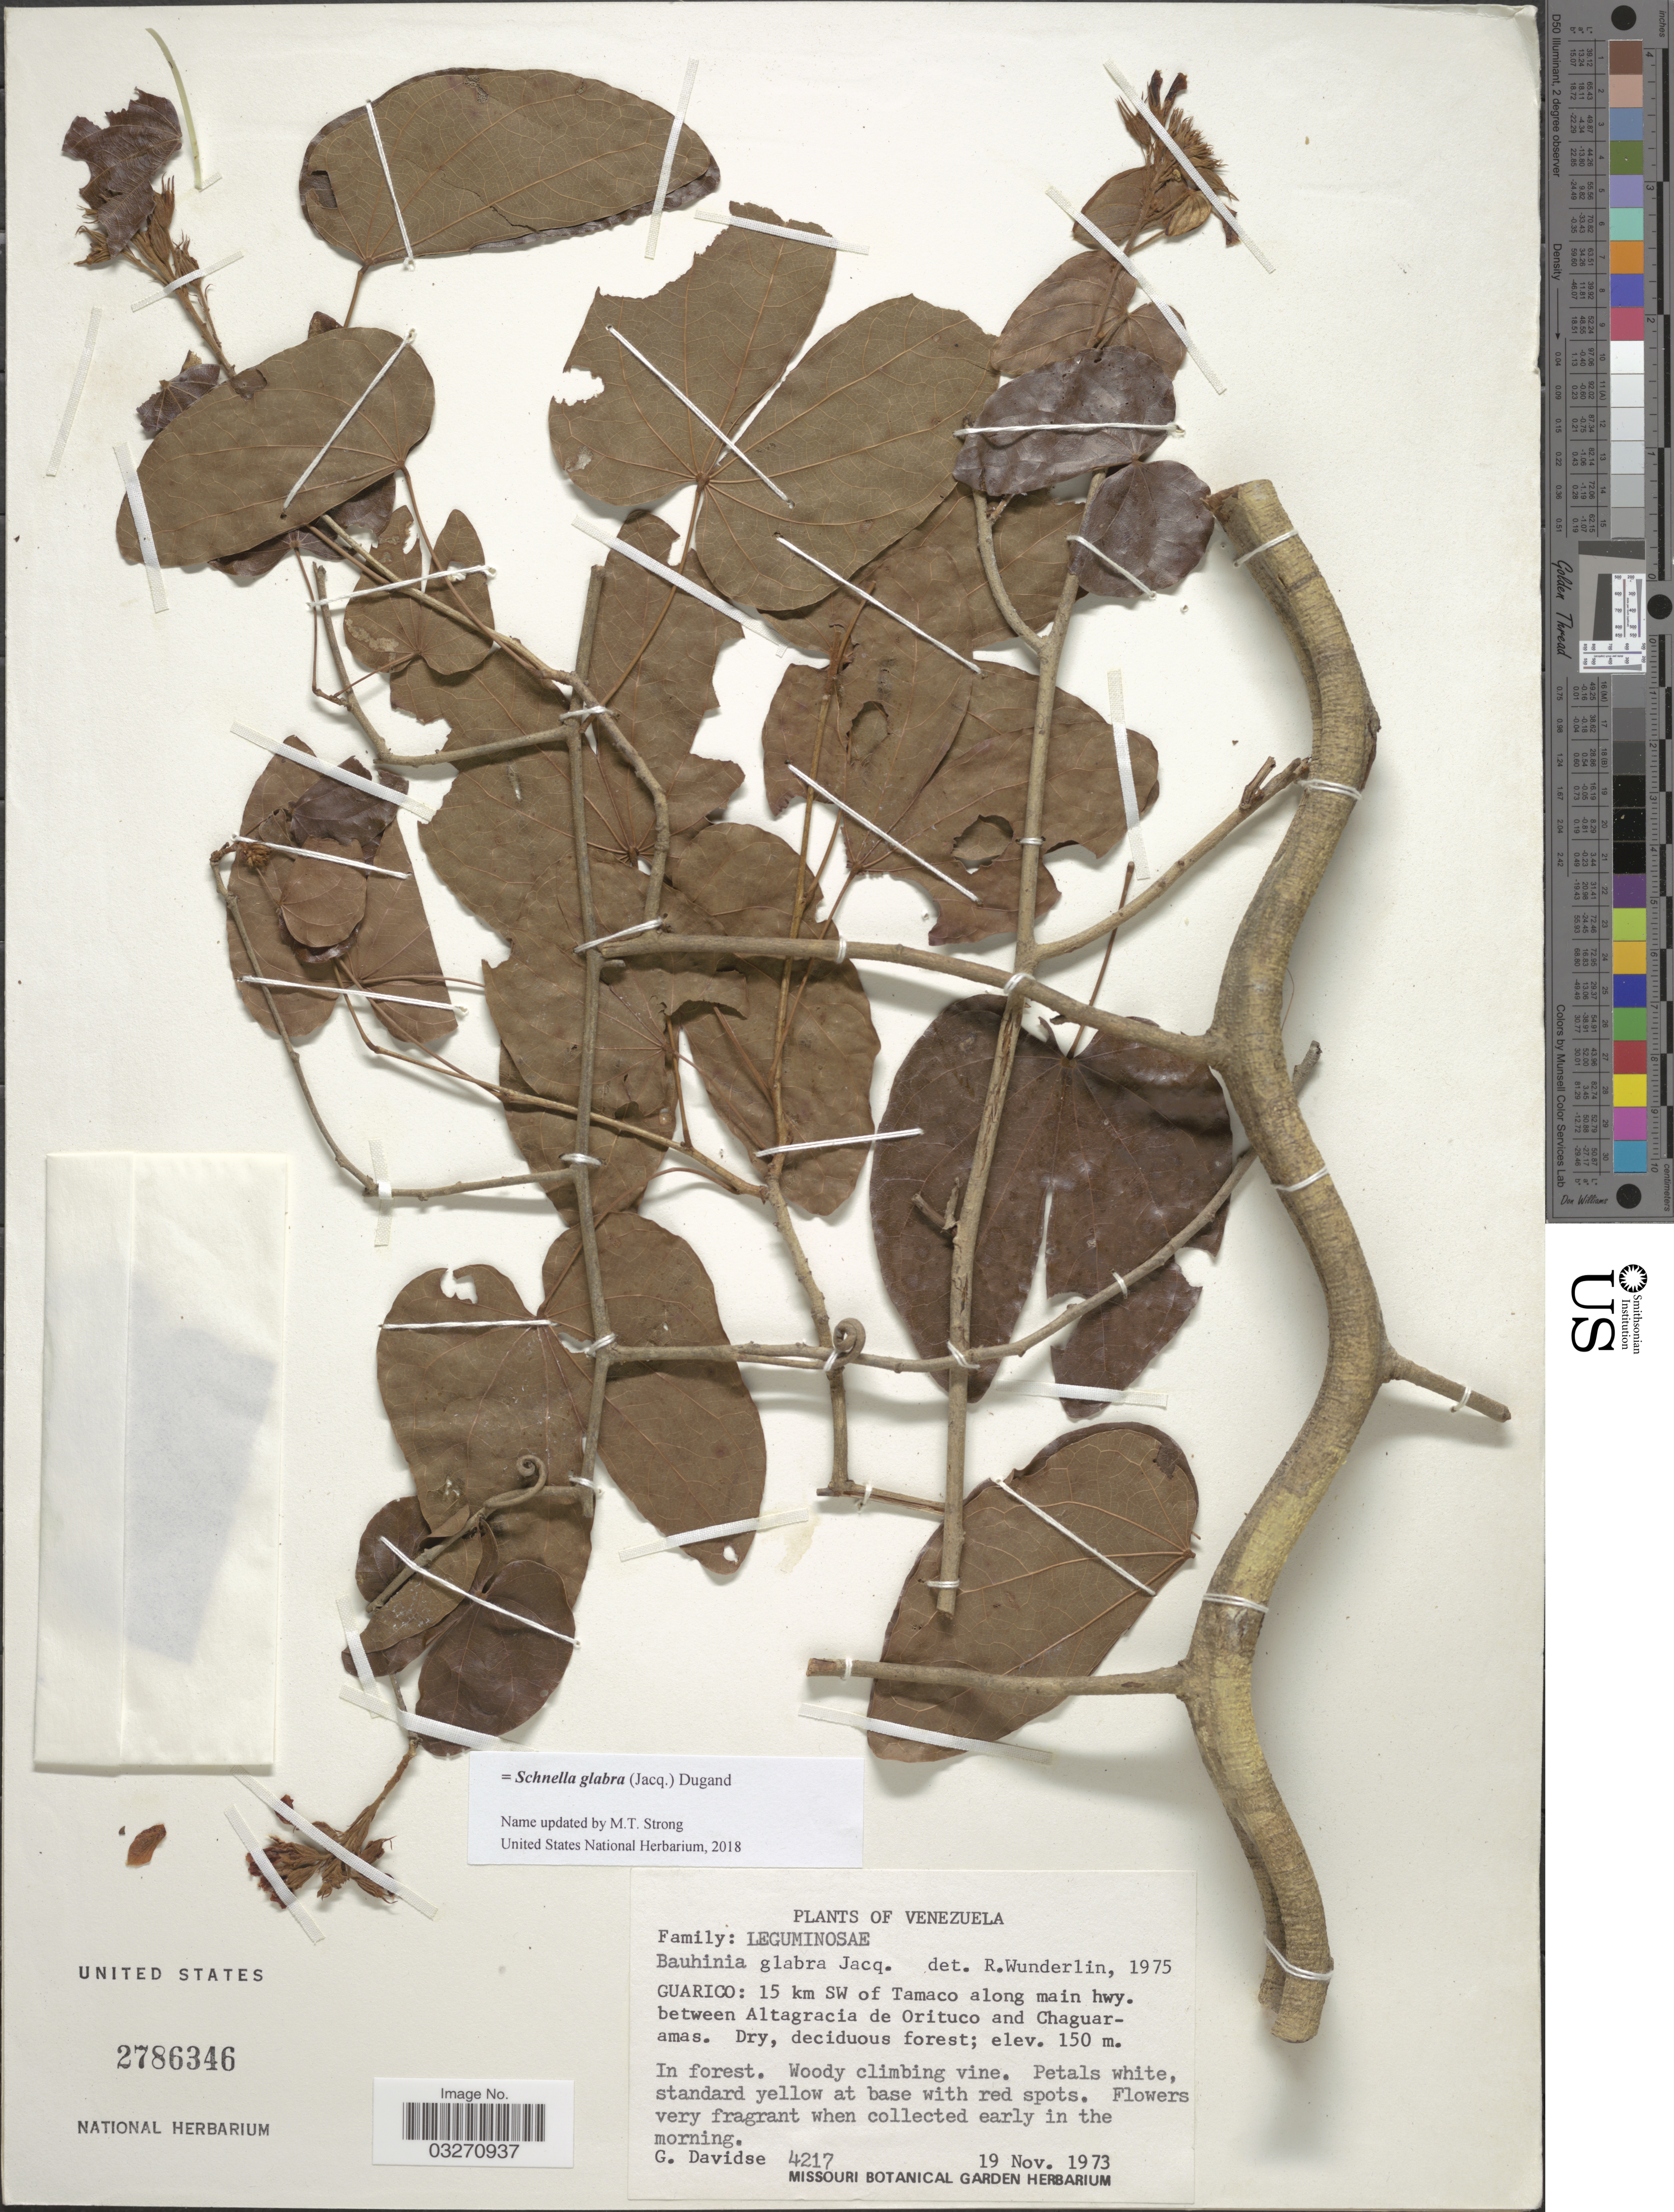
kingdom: Plantae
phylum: Tracheophyta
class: Magnoliopsida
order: Fabales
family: Fabaceae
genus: Schnella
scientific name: Schnella glabra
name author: (Jacq.) Dugand G.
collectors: G. Davidse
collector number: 4217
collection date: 1973-11-19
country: Venezuela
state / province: Guárico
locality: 15 km SW of Tamaco along main hwy. between Altagracia de Orituco and Chaguaramas.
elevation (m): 150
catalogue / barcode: US 2786346